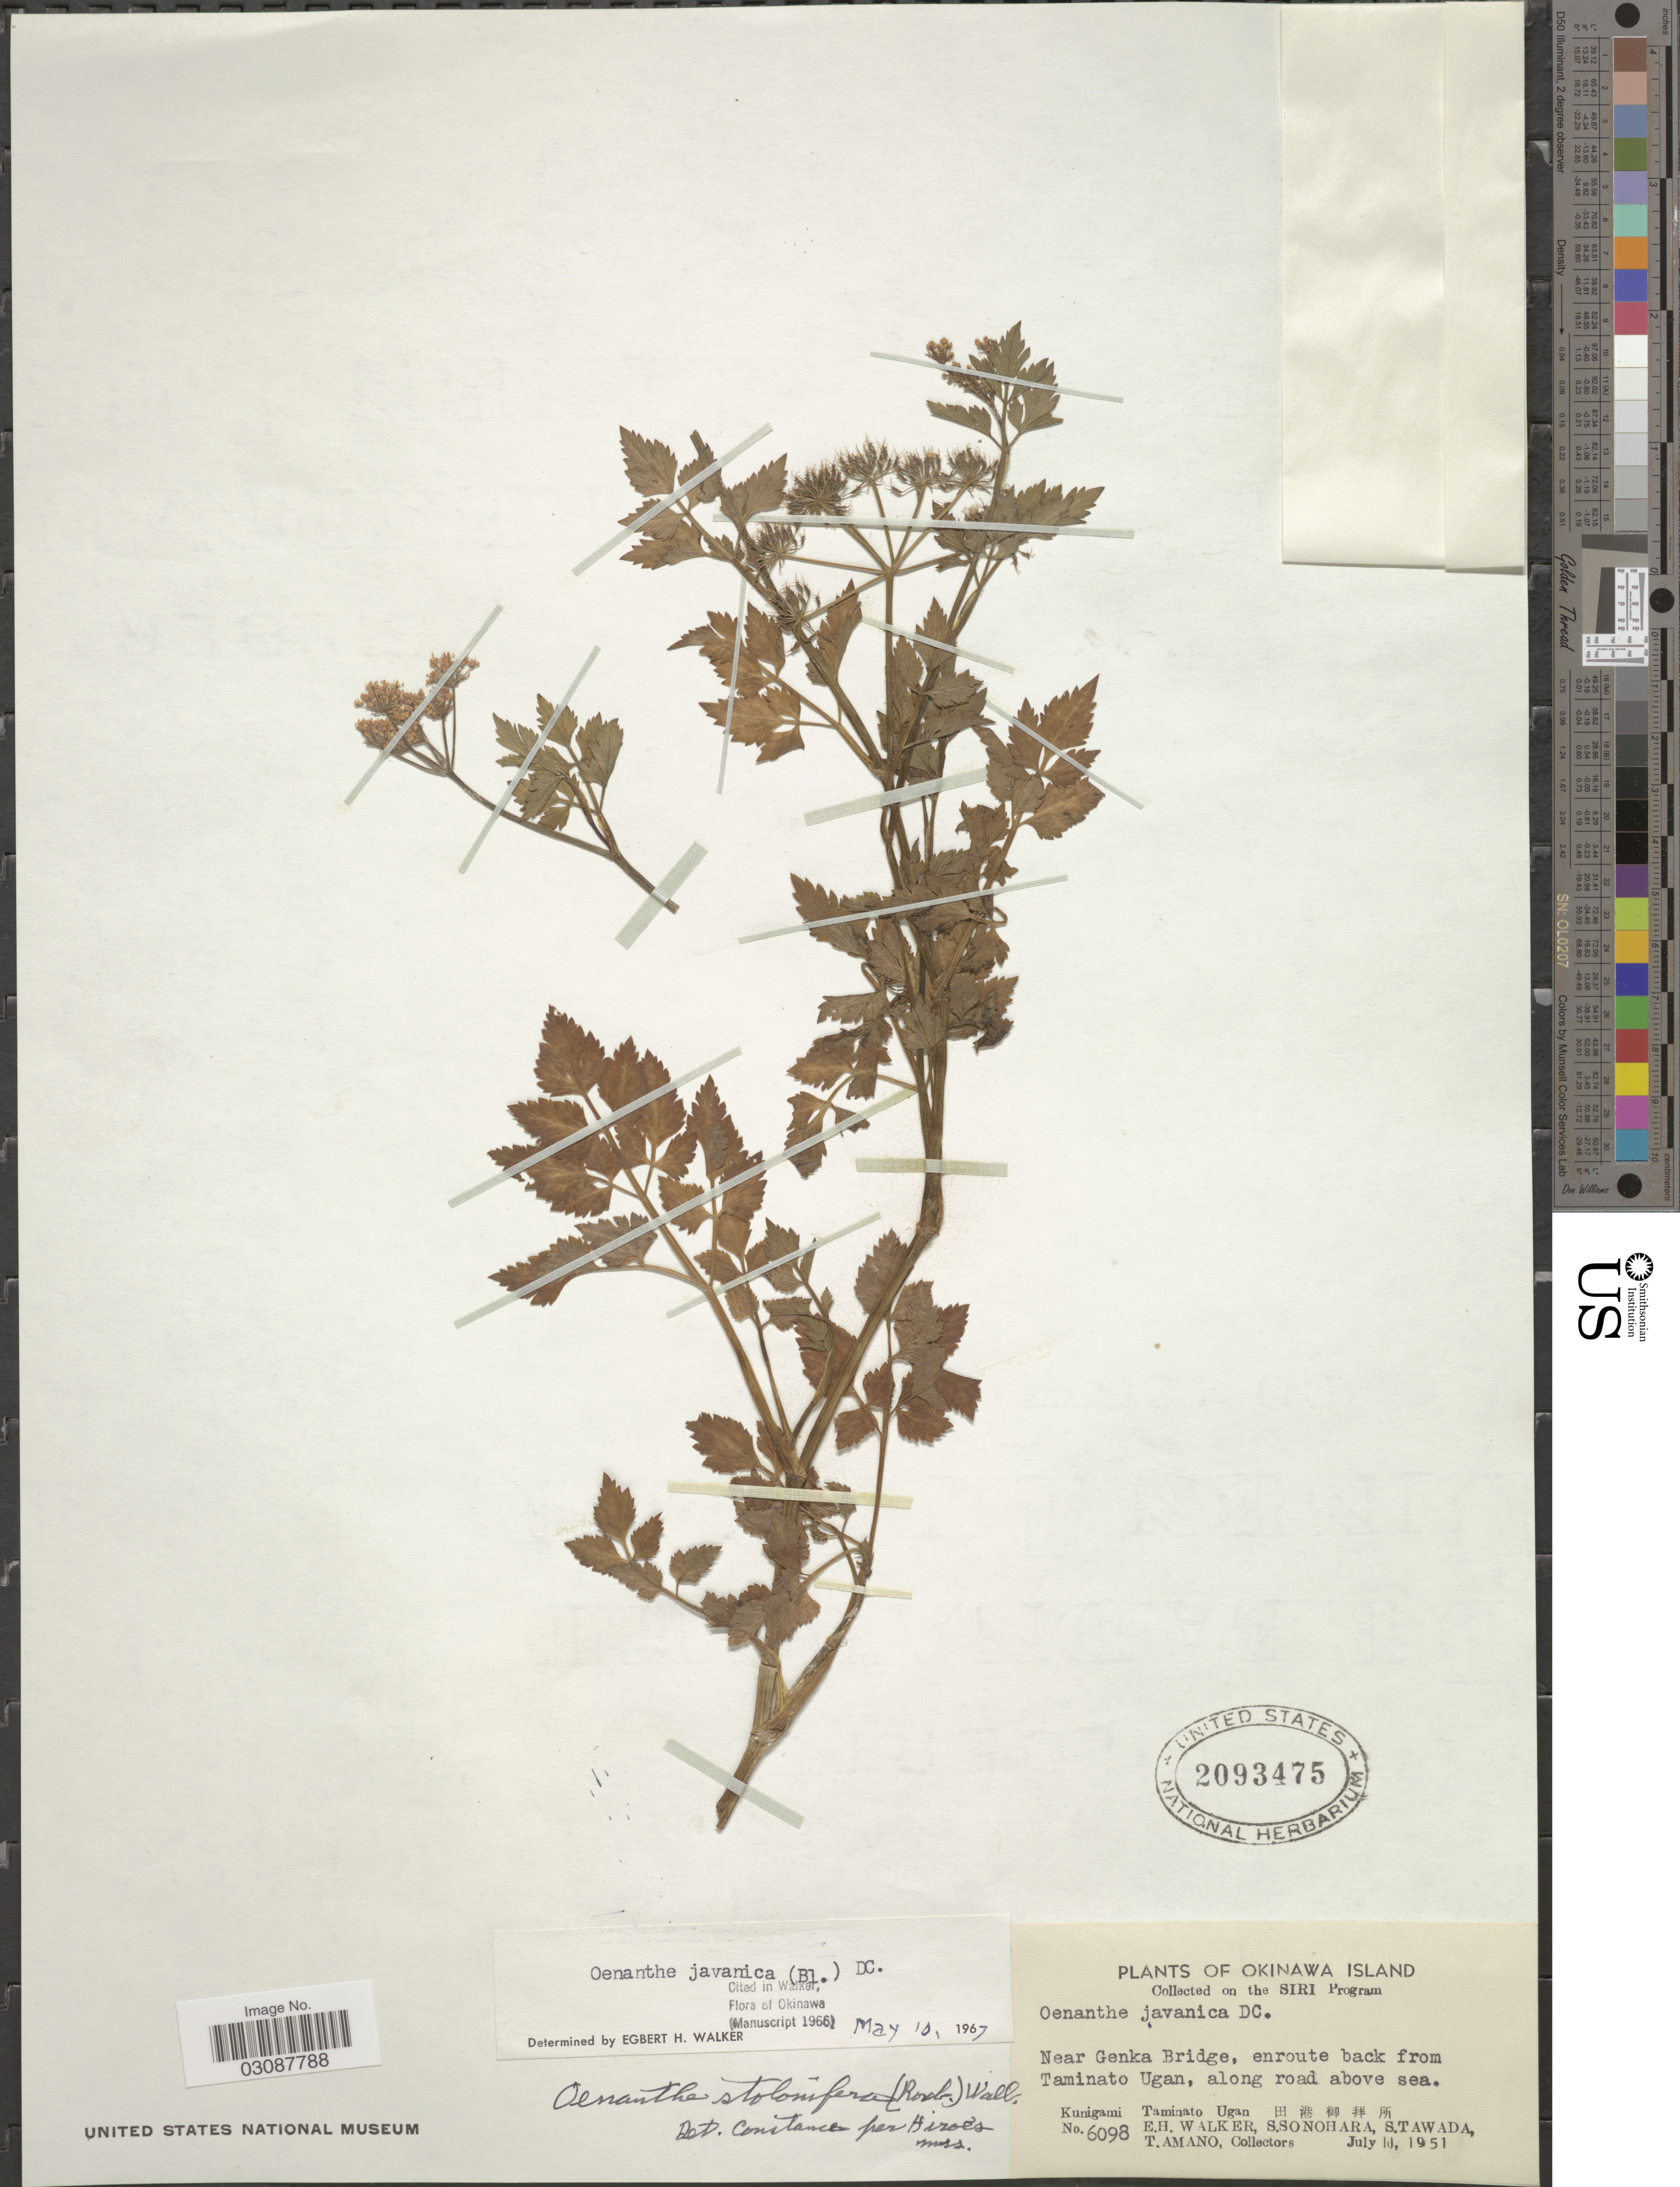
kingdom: Plantae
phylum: Tracheophyta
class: Magnoliopsida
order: Apiales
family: Apiaceae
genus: Oenanthe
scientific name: Oenanthe javanica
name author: (Blume) DC.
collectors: E. H. Walker, S. Sonohara, S. Tawada & T. Amano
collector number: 6098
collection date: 1951-07-10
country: Japan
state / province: Okinawa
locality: Okinawa Island, Near Genka Bridge, enroute back from Taminato Ugan, along road above sea, Kunigami, Taminato Ugan.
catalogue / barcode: US 2093475